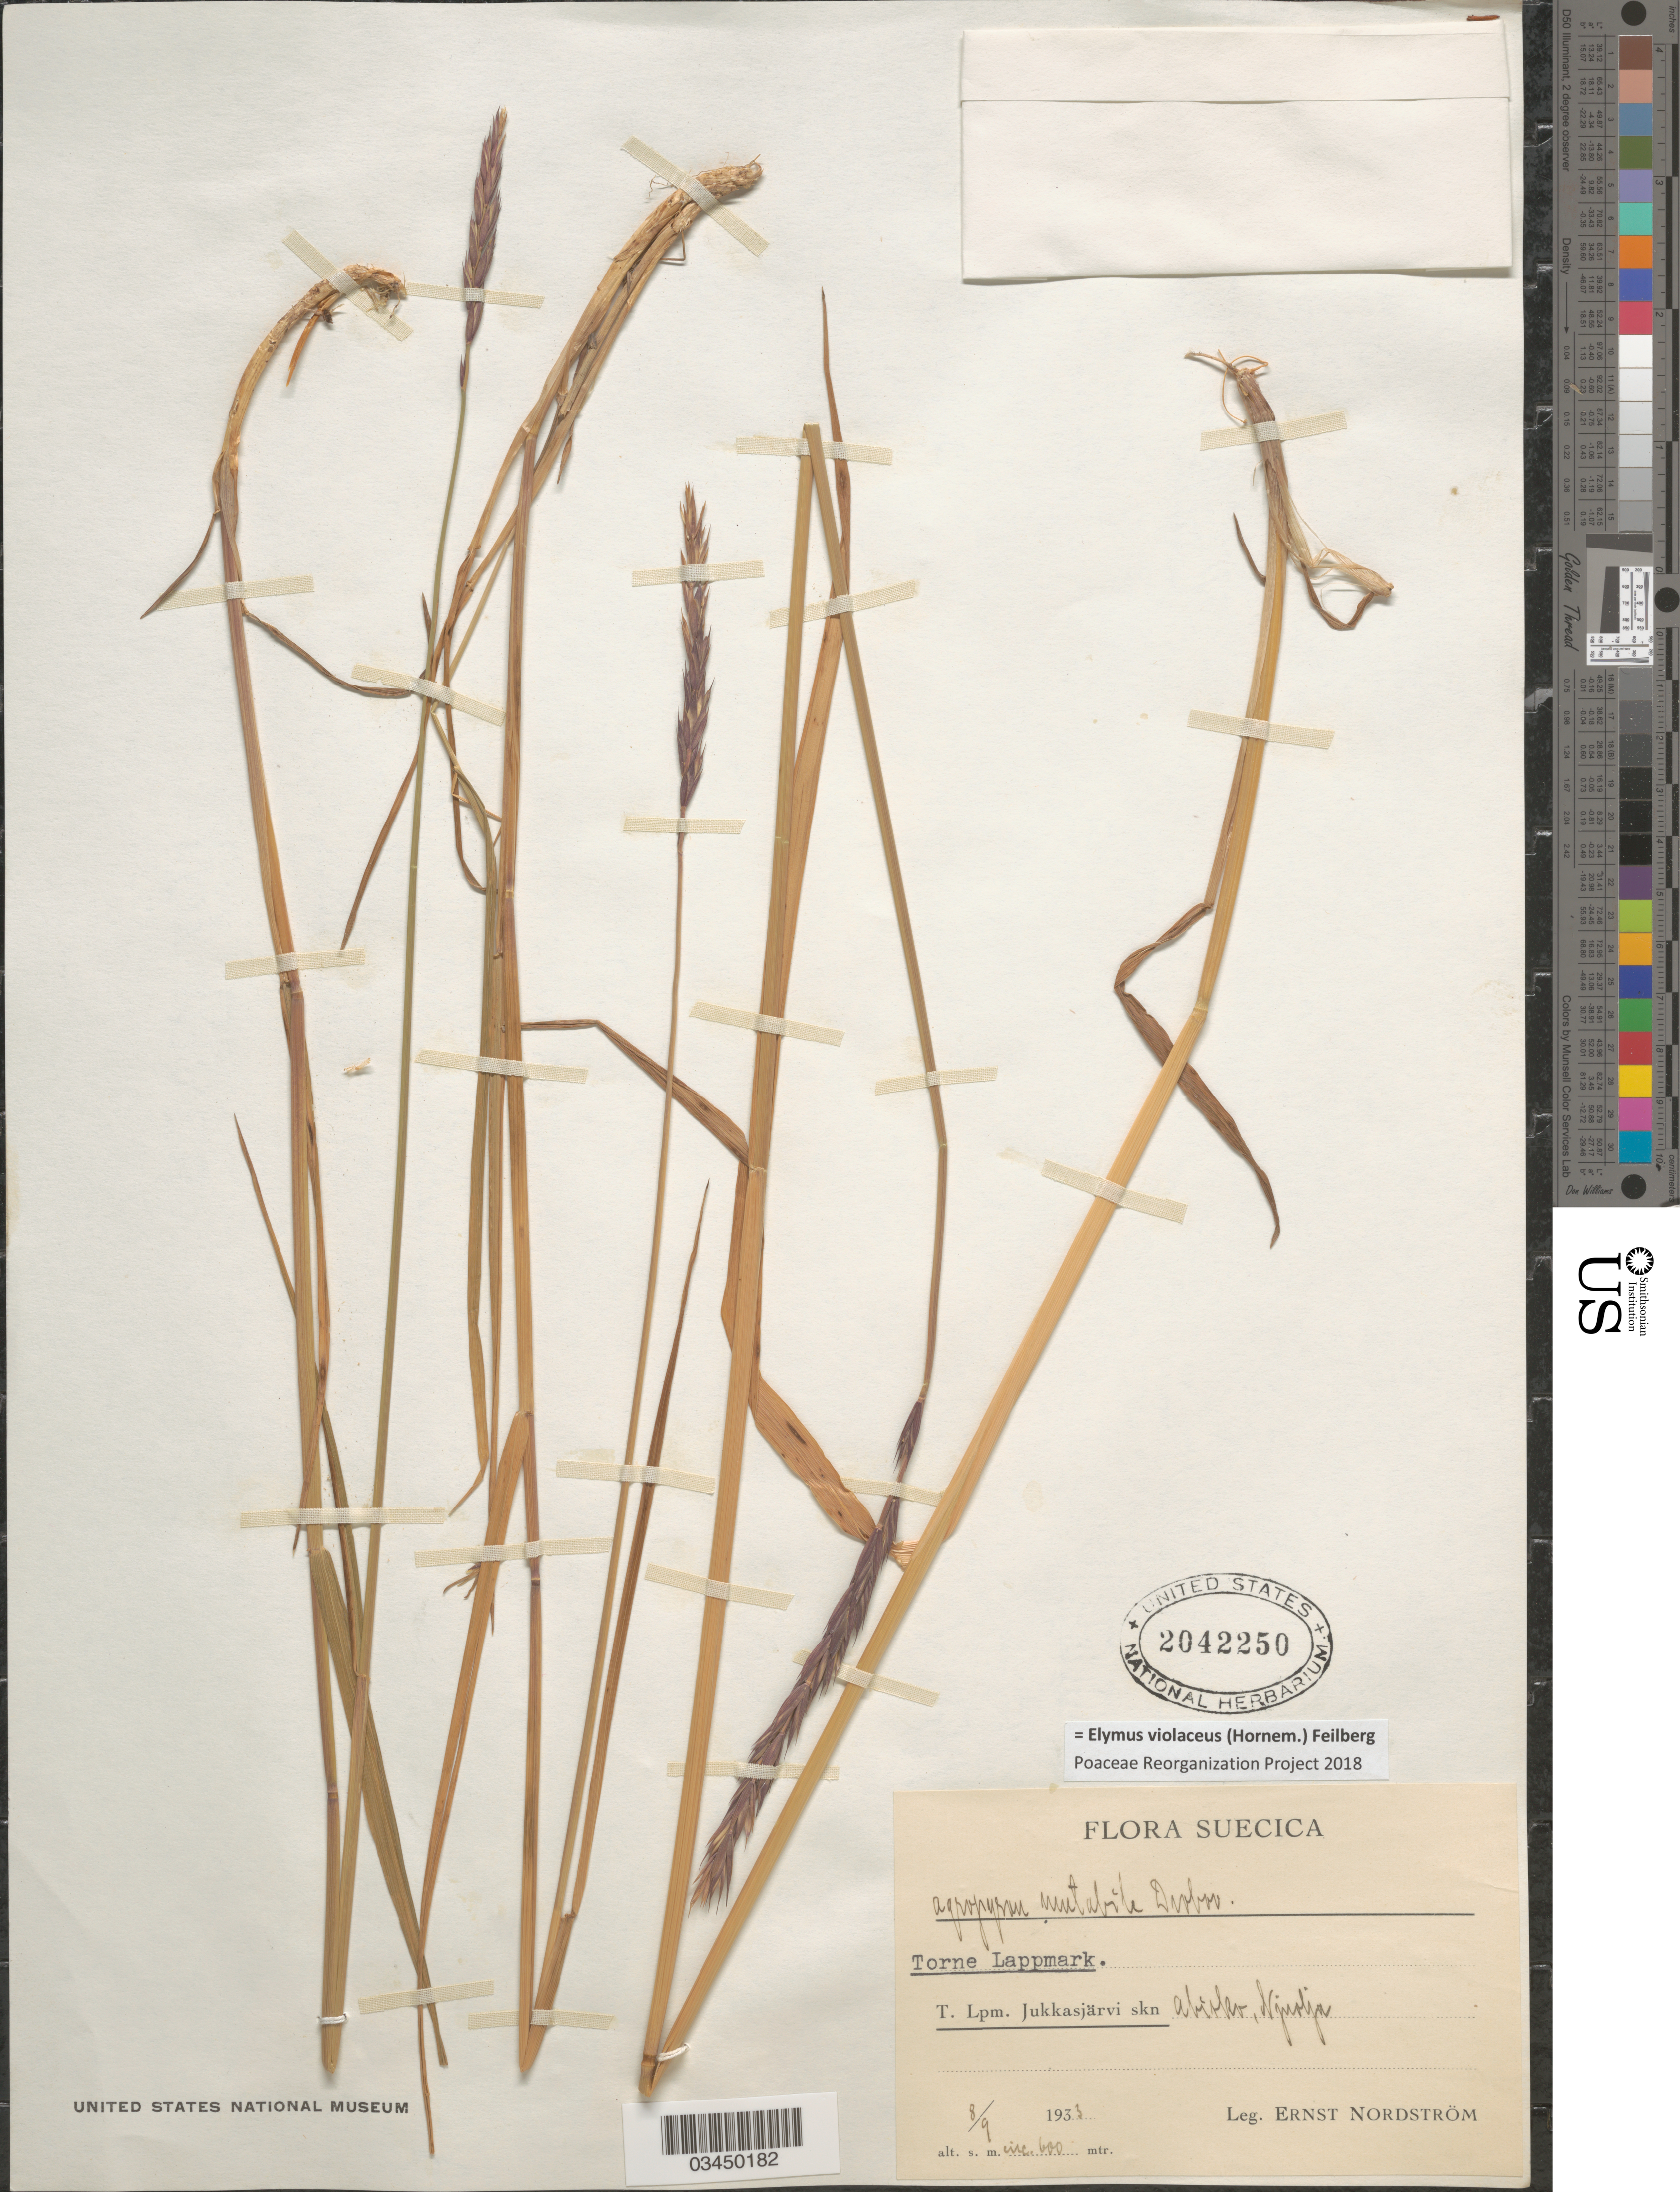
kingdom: Plantae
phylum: Tracheophyta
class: Liliopsida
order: Poales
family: Poaceae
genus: Elymus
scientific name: Elymus violaceus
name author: (Hornem.) Feilberg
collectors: E. Nordström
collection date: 1933-09-08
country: Sweden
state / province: Norrbotten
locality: Suecica. Torne Lappmark. T. Lpm. Jukkasjärvi skn Abisko, Kjuolja.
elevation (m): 600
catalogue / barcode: US 2042250